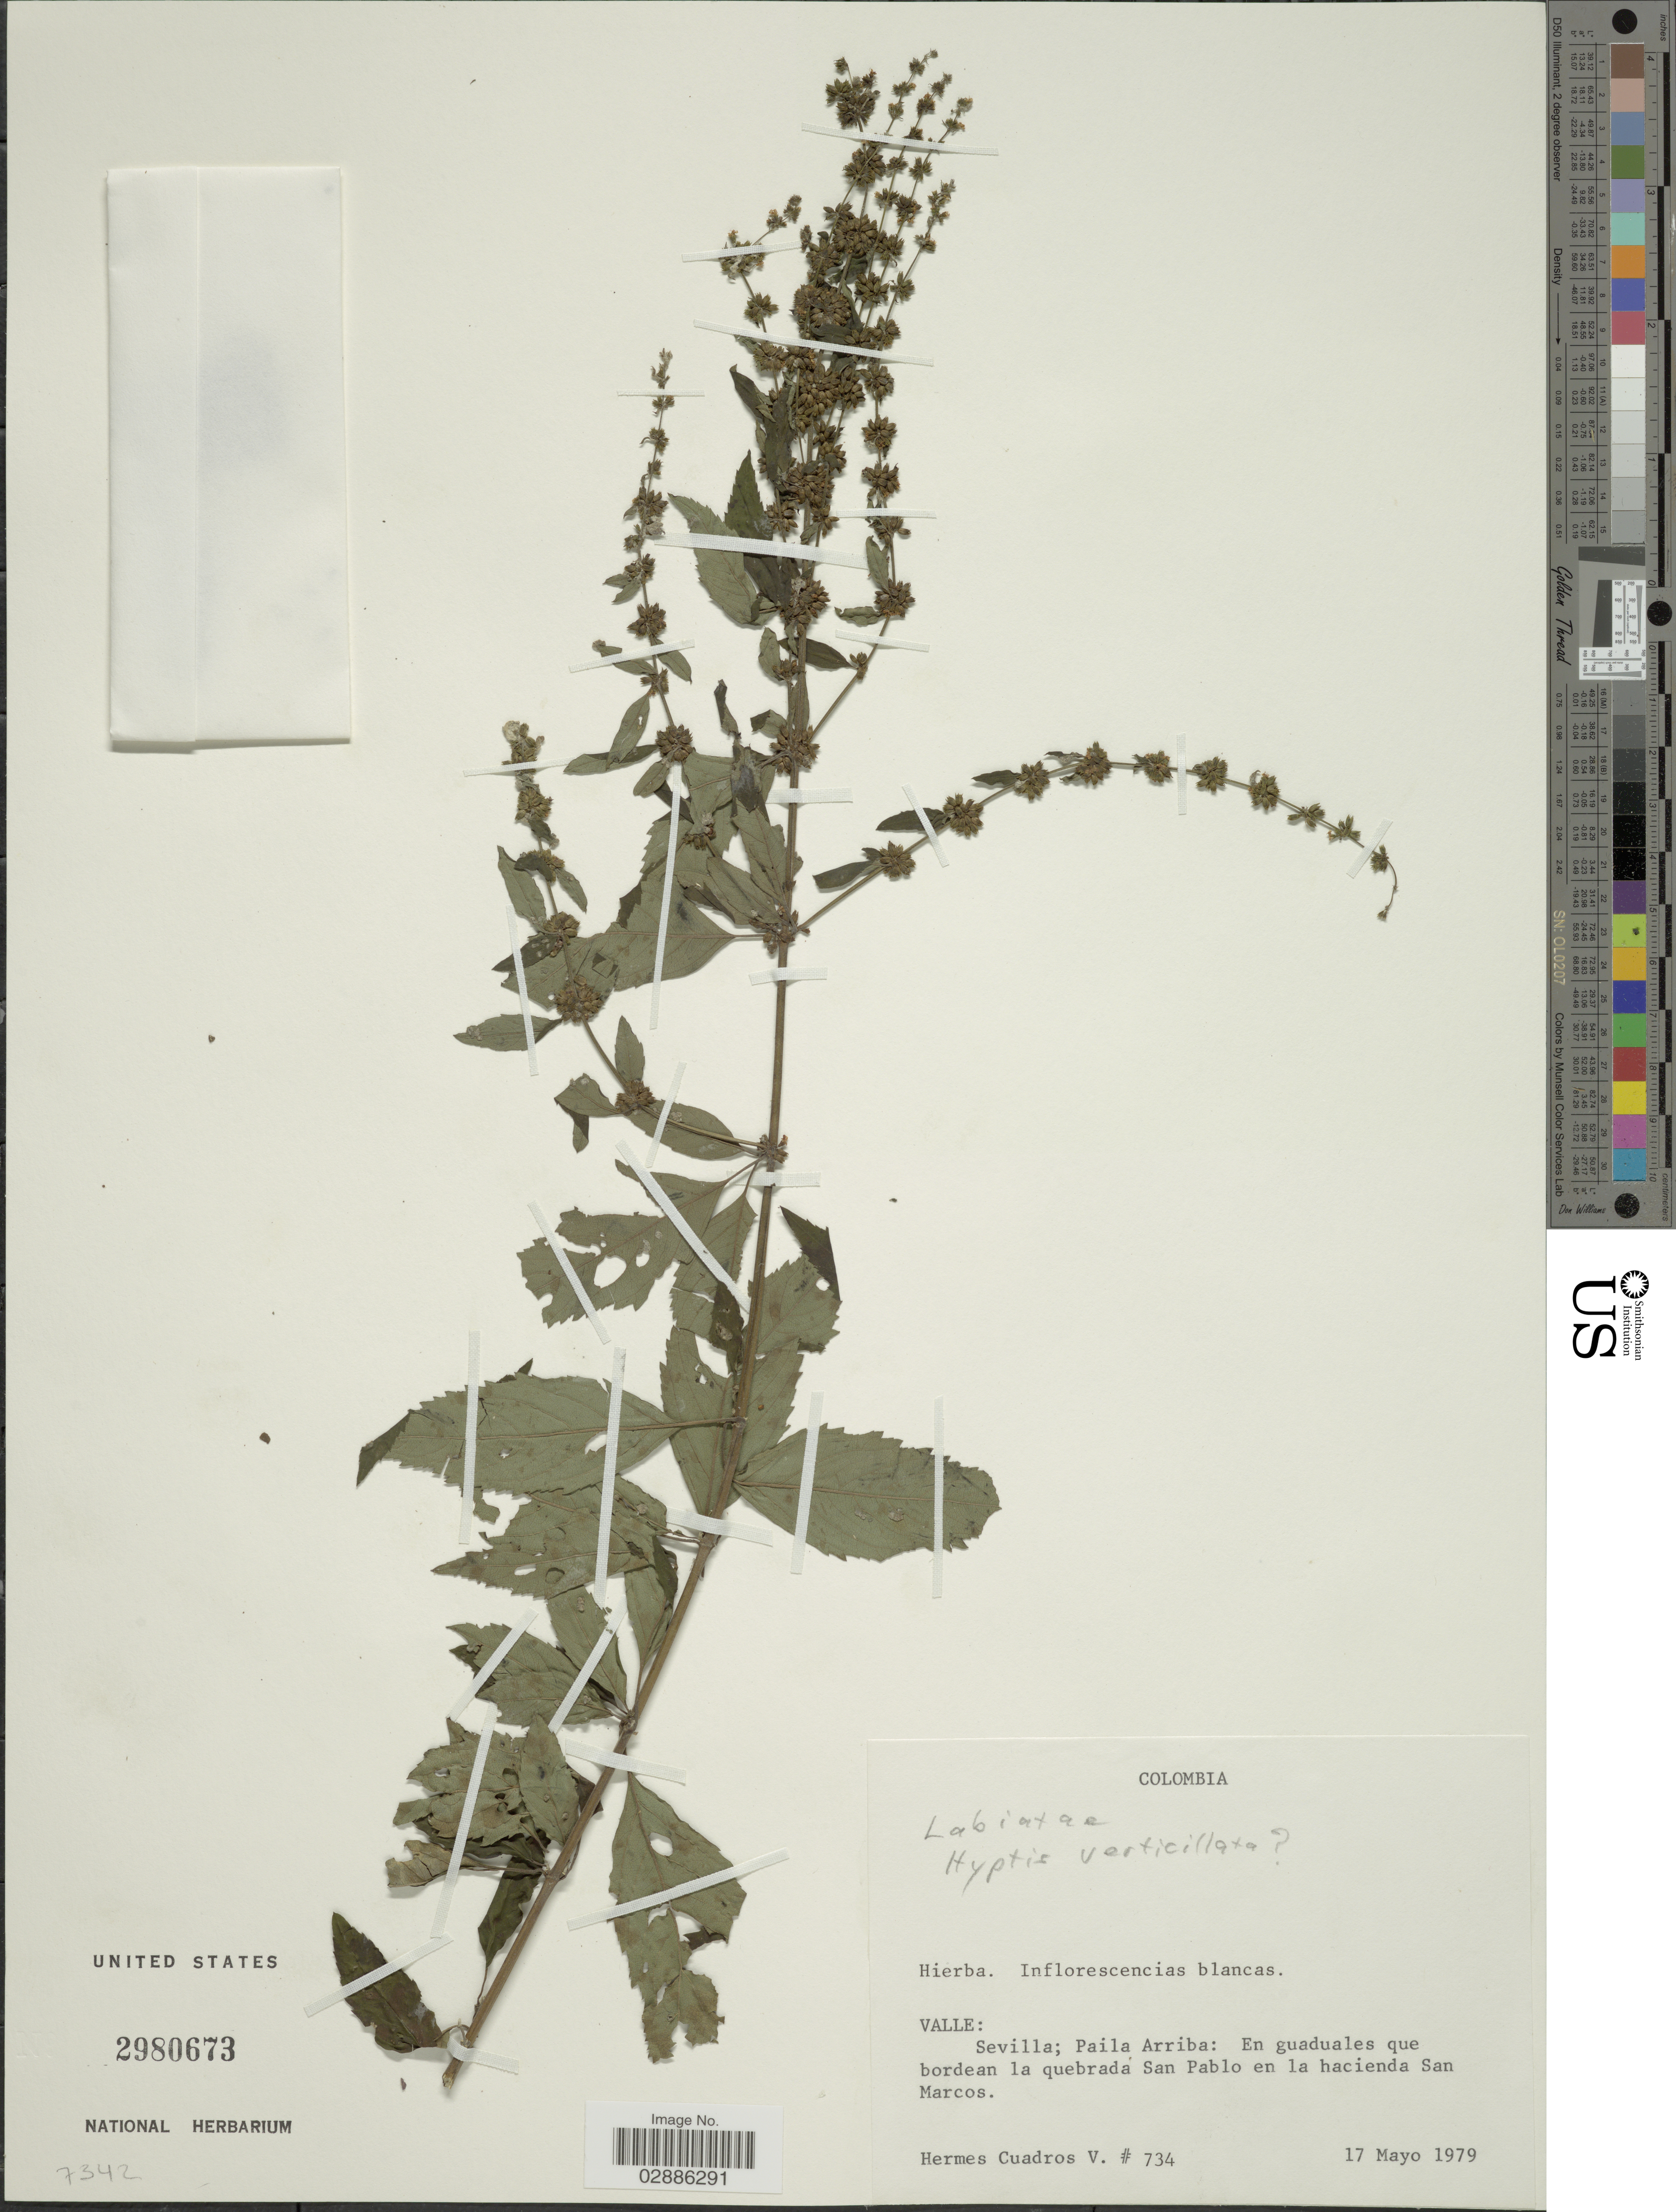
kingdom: Plantae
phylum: Tracheophyta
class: Magnoliopsida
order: Lamiales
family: Lamiaceae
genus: Hyptis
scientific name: Hyptis sp.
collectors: H. Cuadros V.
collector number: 734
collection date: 1979-05-17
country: Colombia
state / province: Valle del Cauca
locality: Valle: Sevilla; Paila Arriba: En Guaduales que bordean la quebrada San Pablo en la hacienda San Marcos.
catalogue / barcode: US 2980673